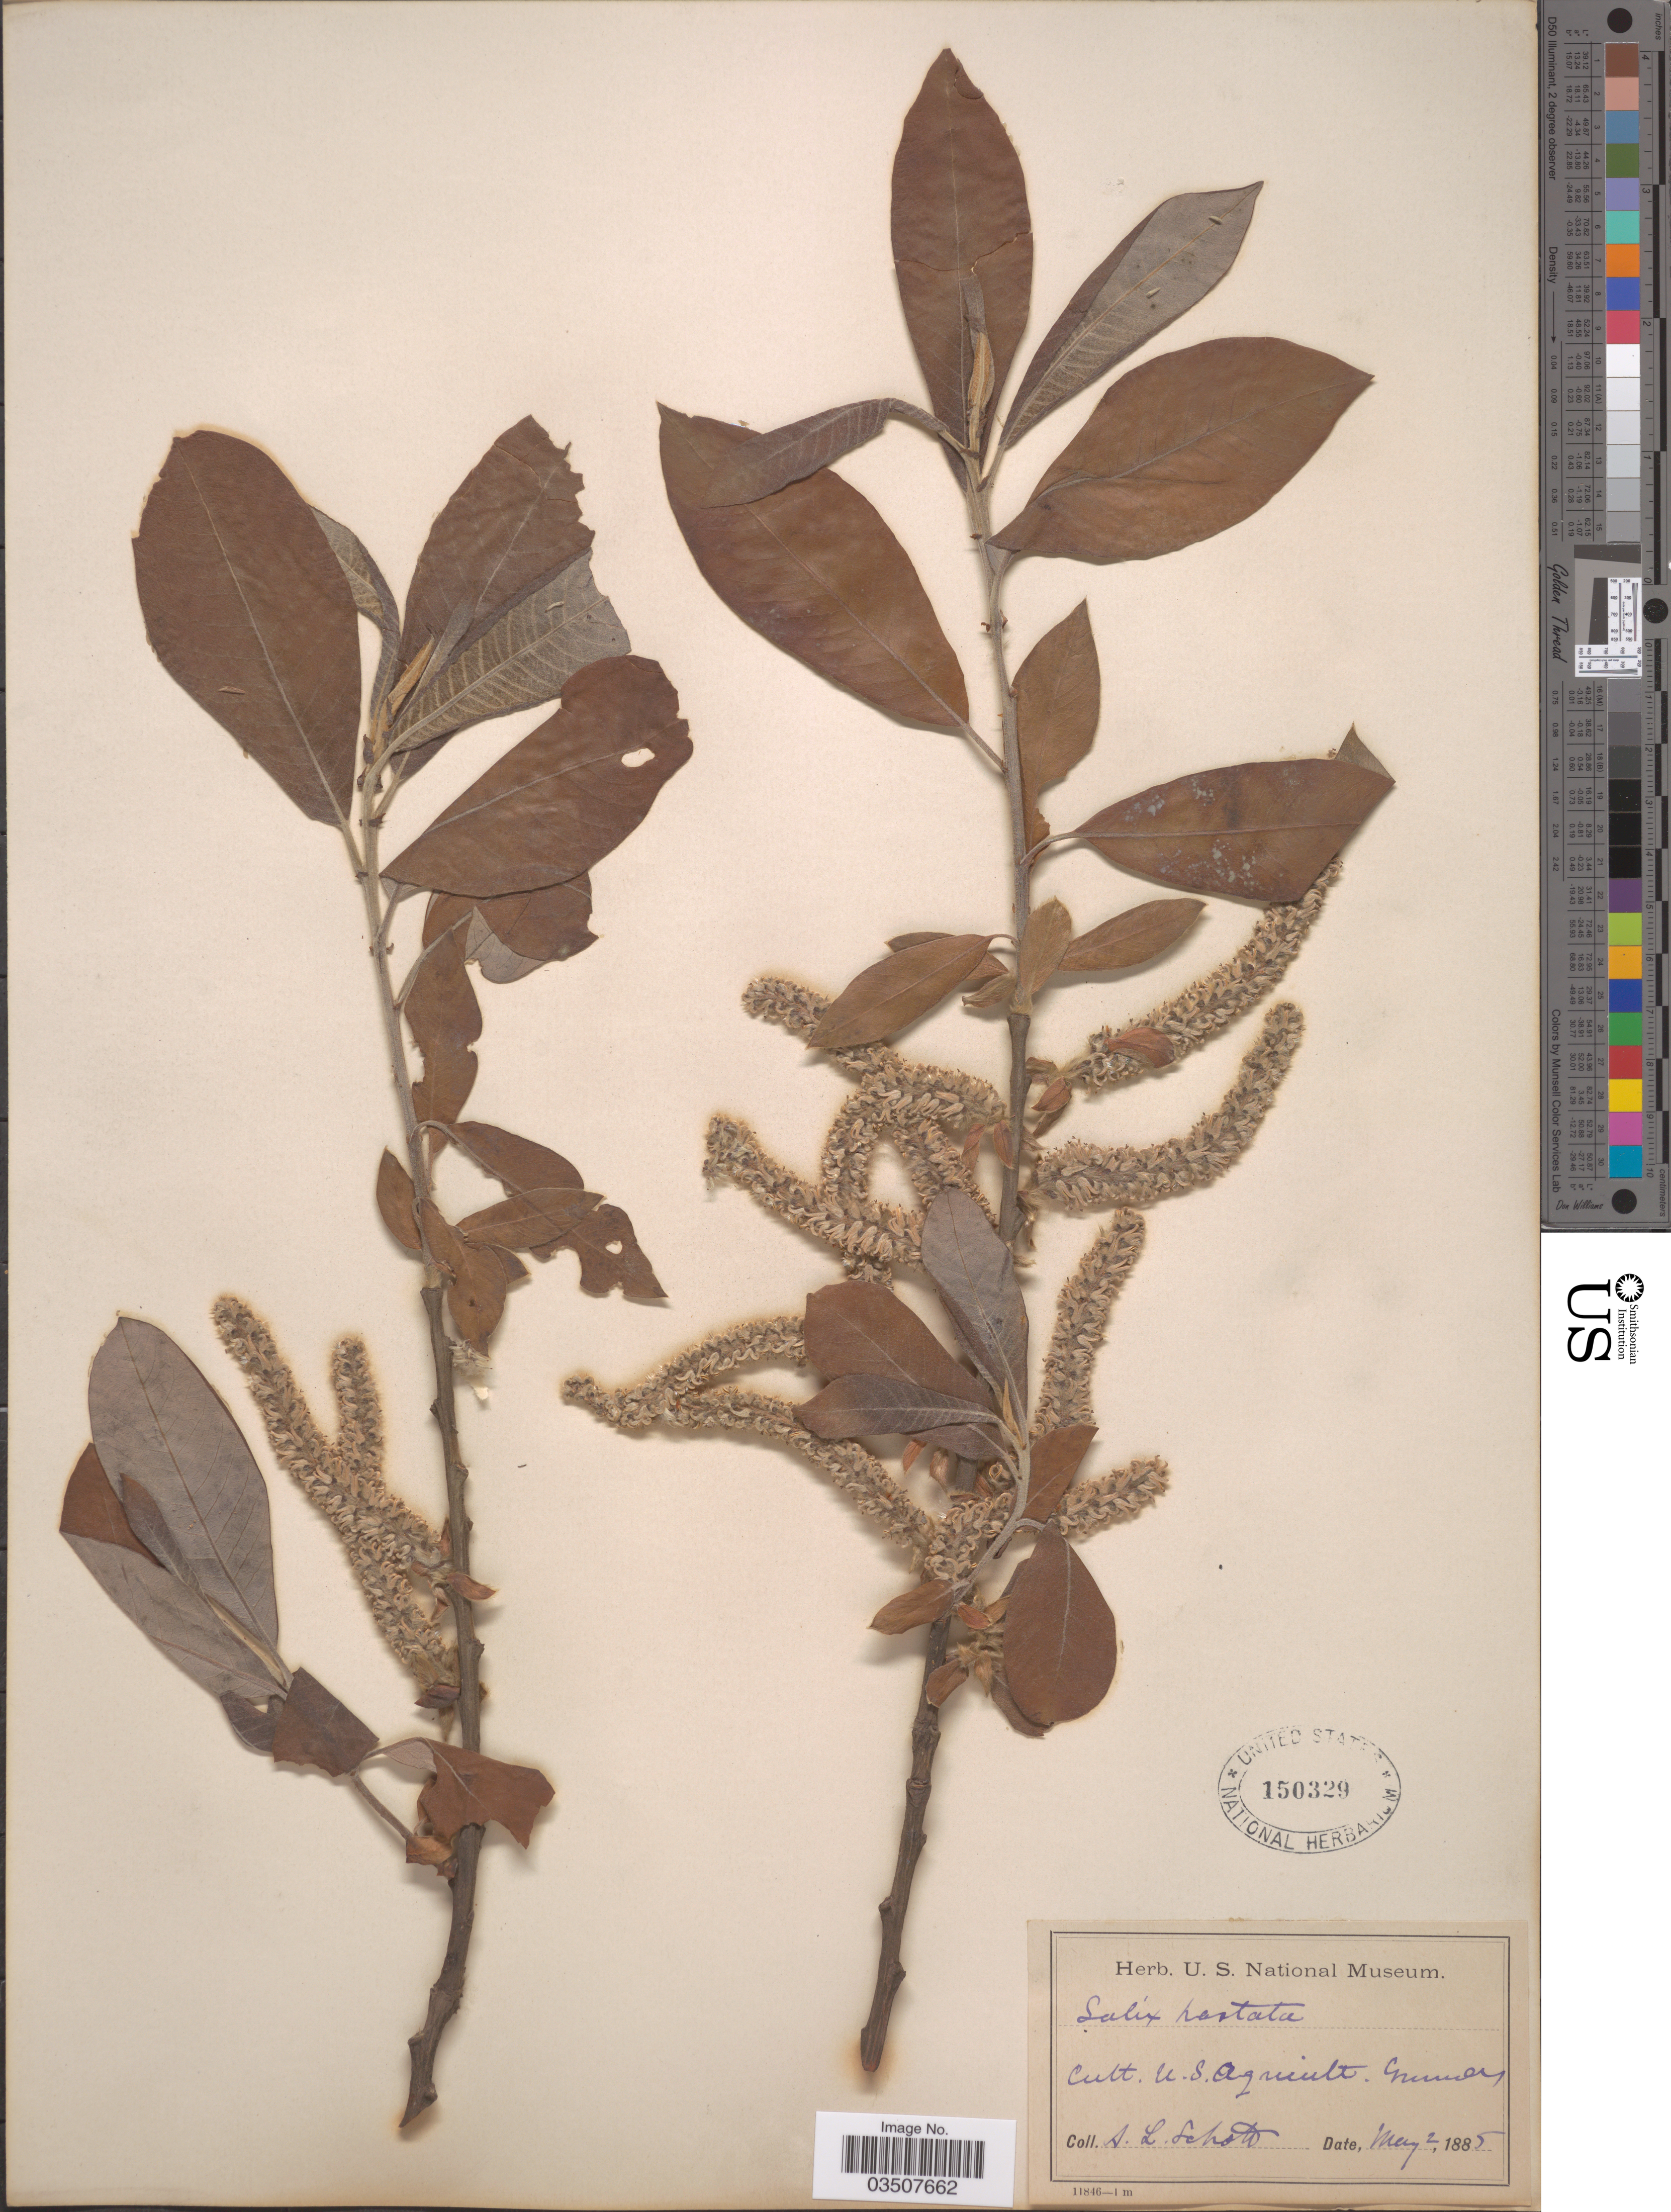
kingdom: Plantae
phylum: Tracheophyta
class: Magnoliopsida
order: Malpighiales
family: Salicaceae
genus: Salix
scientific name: Salix cardiophylla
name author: Trautv. & C.A. Mey.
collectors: A. L. Schott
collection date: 1885-05-02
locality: Cult. U.S. Agricult. Grounds.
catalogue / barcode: US 150329